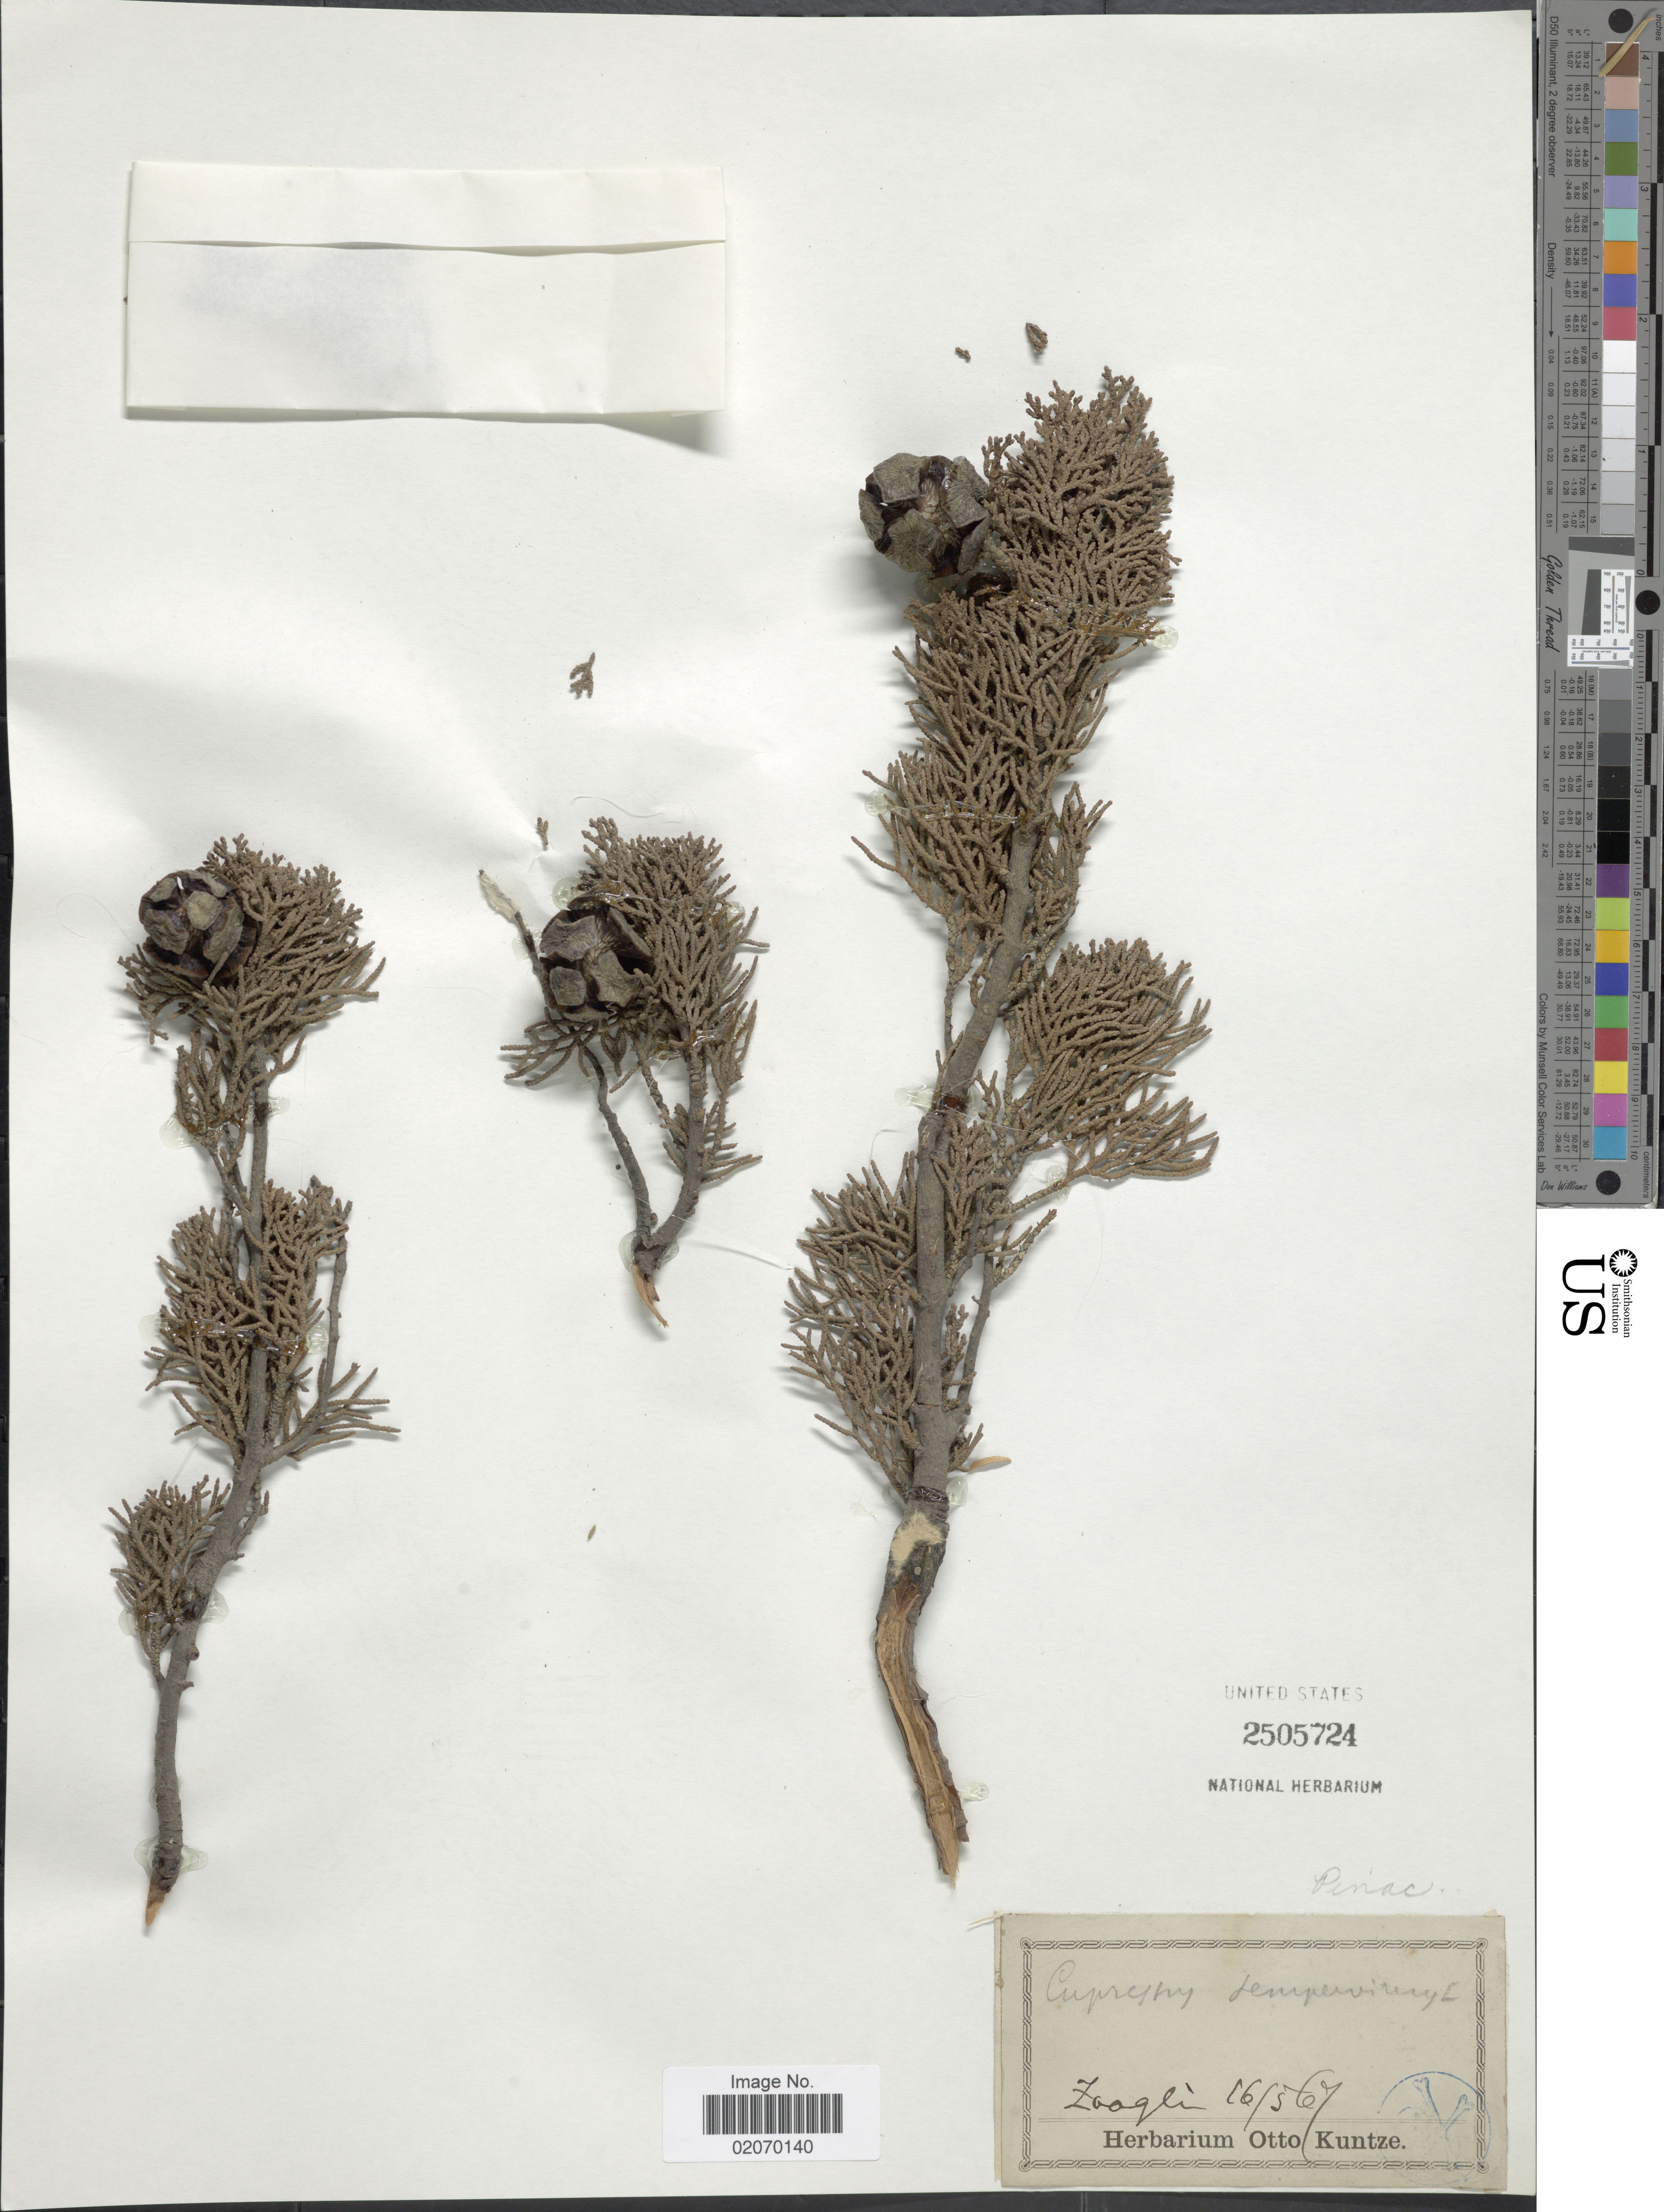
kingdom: Plantae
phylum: Tracheophyta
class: Pinopsida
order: Pinales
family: Cupressaceae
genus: Cupressus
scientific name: Cupressus sempervirens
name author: L.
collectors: ex herb. Otto Kuntze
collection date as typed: Transcribed d/m/y: 16/5/67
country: Italy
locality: Zoagli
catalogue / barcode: US 2505724